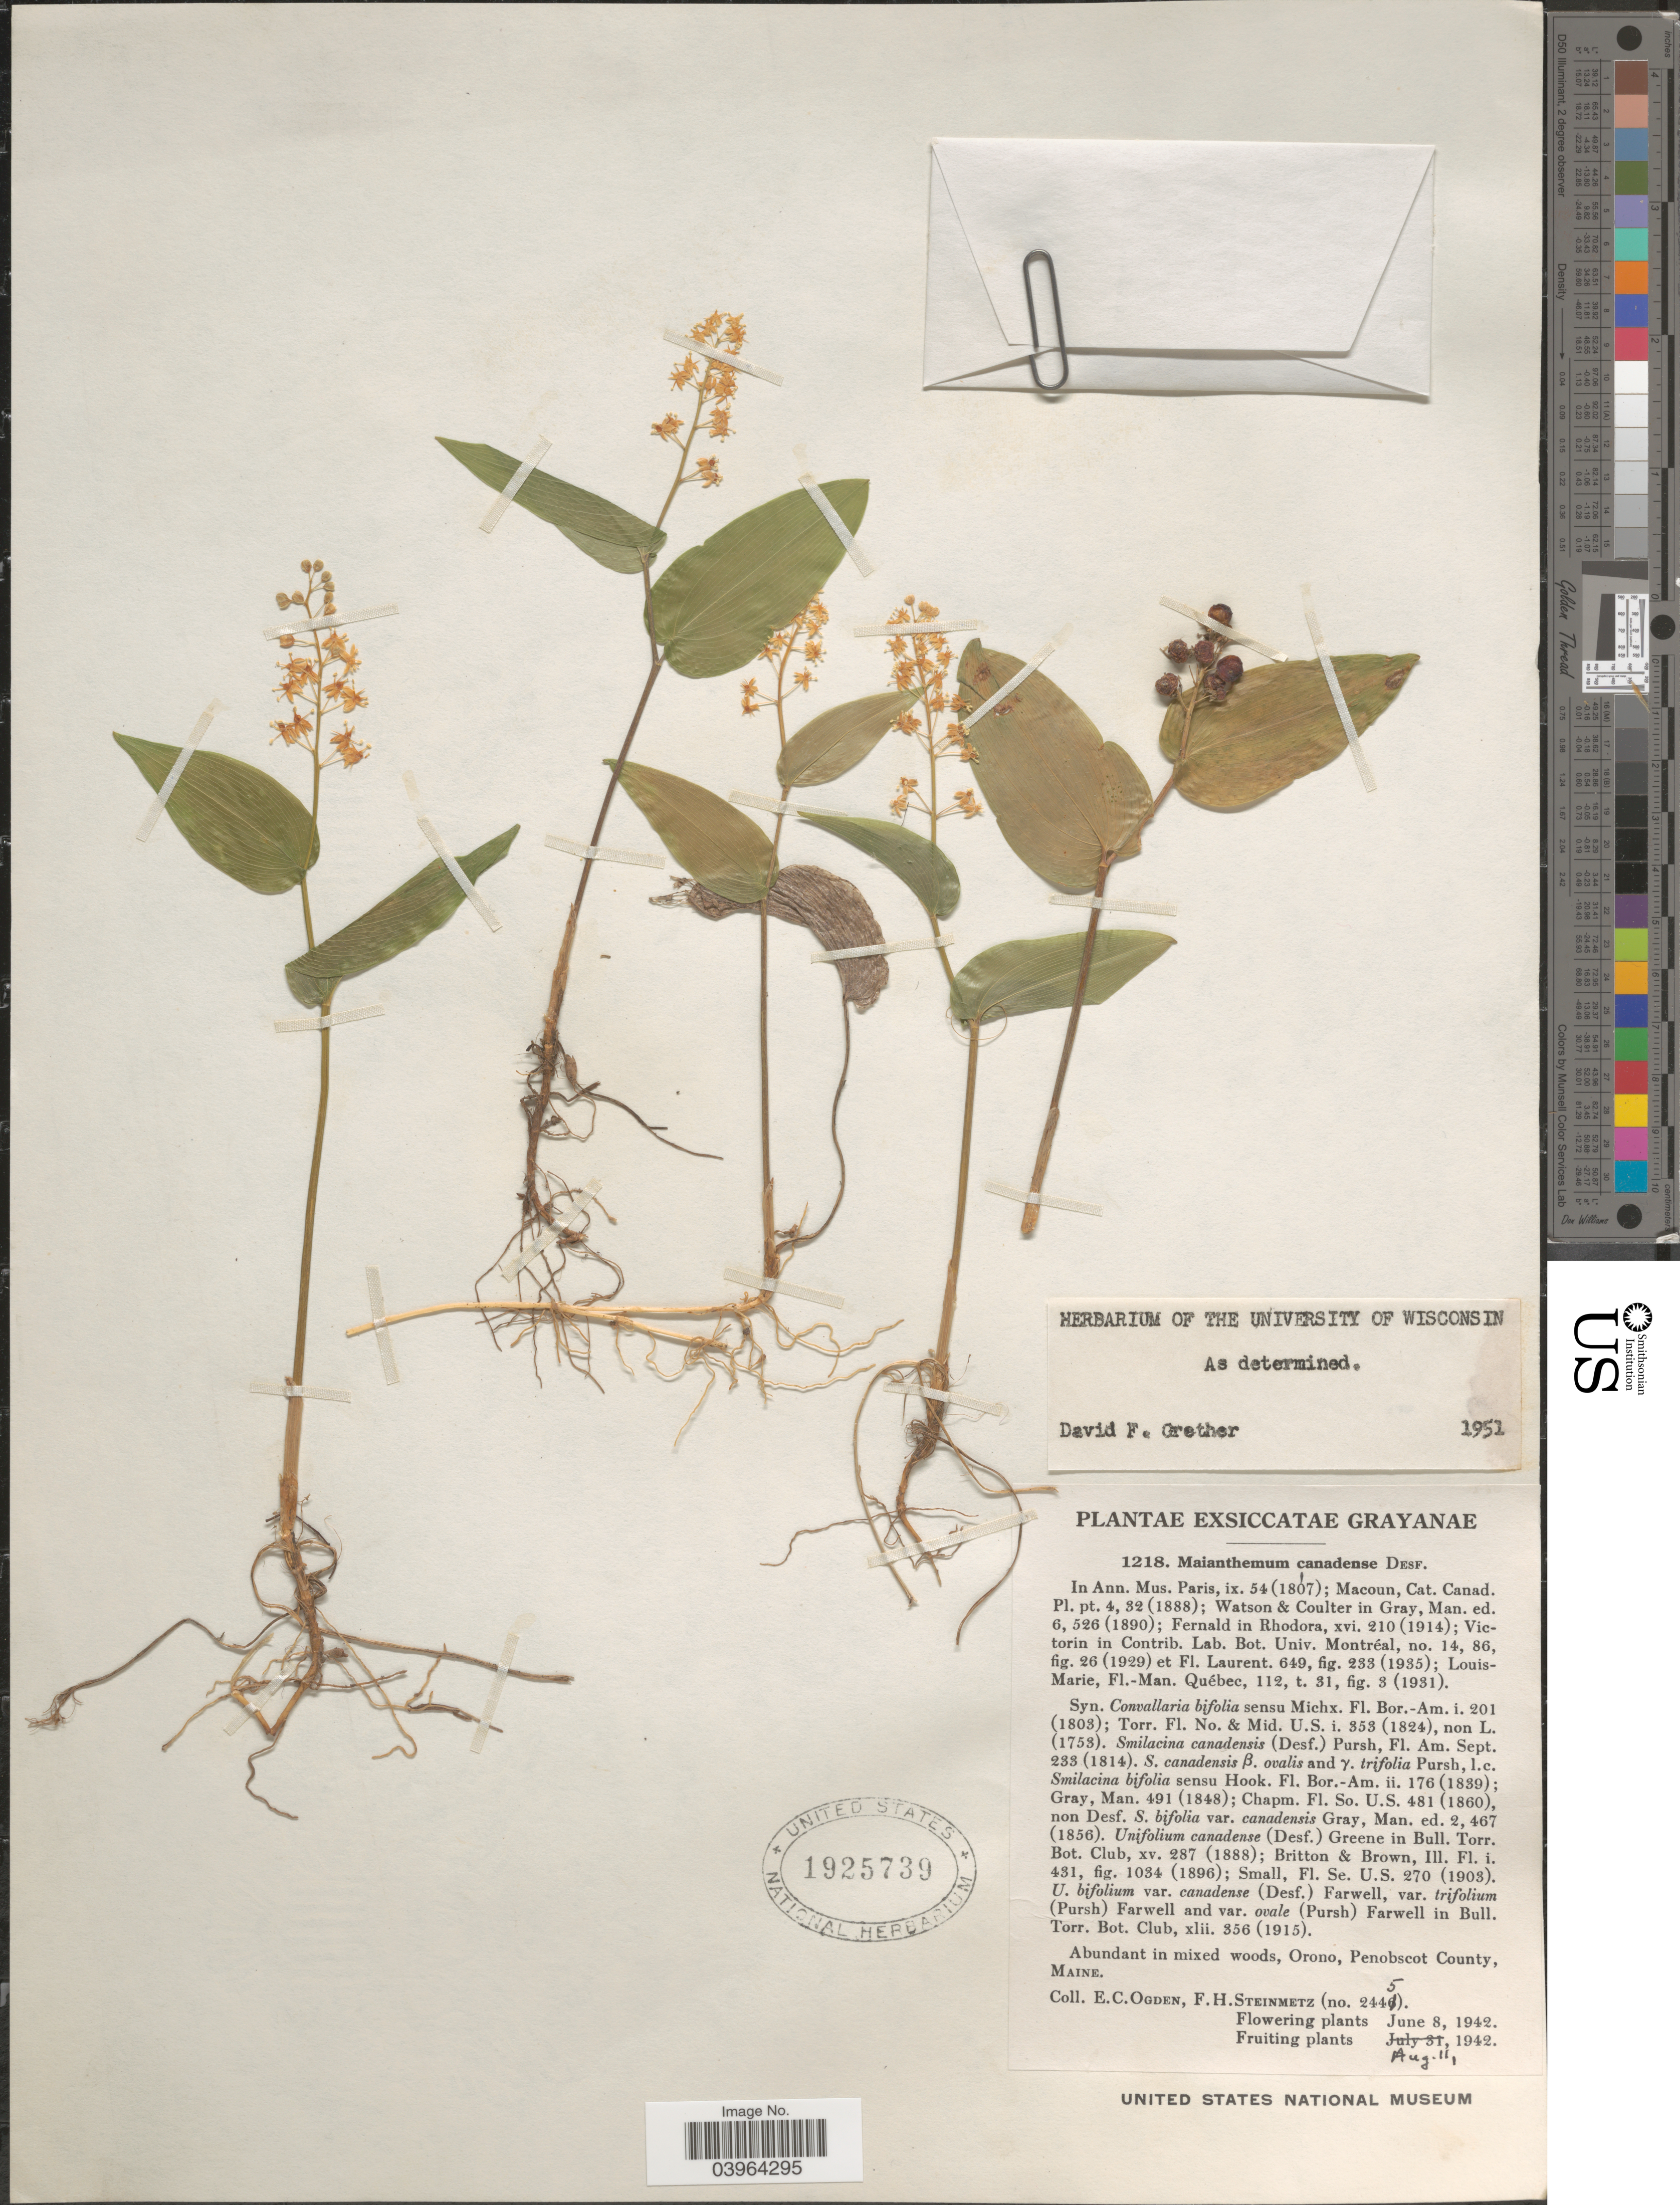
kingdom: Plantae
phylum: Tracheophyta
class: Liliopsida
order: Asparagales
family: Asparagaceae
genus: Maianthemum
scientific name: Maianthemum canadense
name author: Desf.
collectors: E. Ogden & F. H. Steinmetz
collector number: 2445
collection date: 1942-06-08/1942-08-11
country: United States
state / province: Maine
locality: Abundant in mixed woods, Orono, Penobscot County.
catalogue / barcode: US 1925739